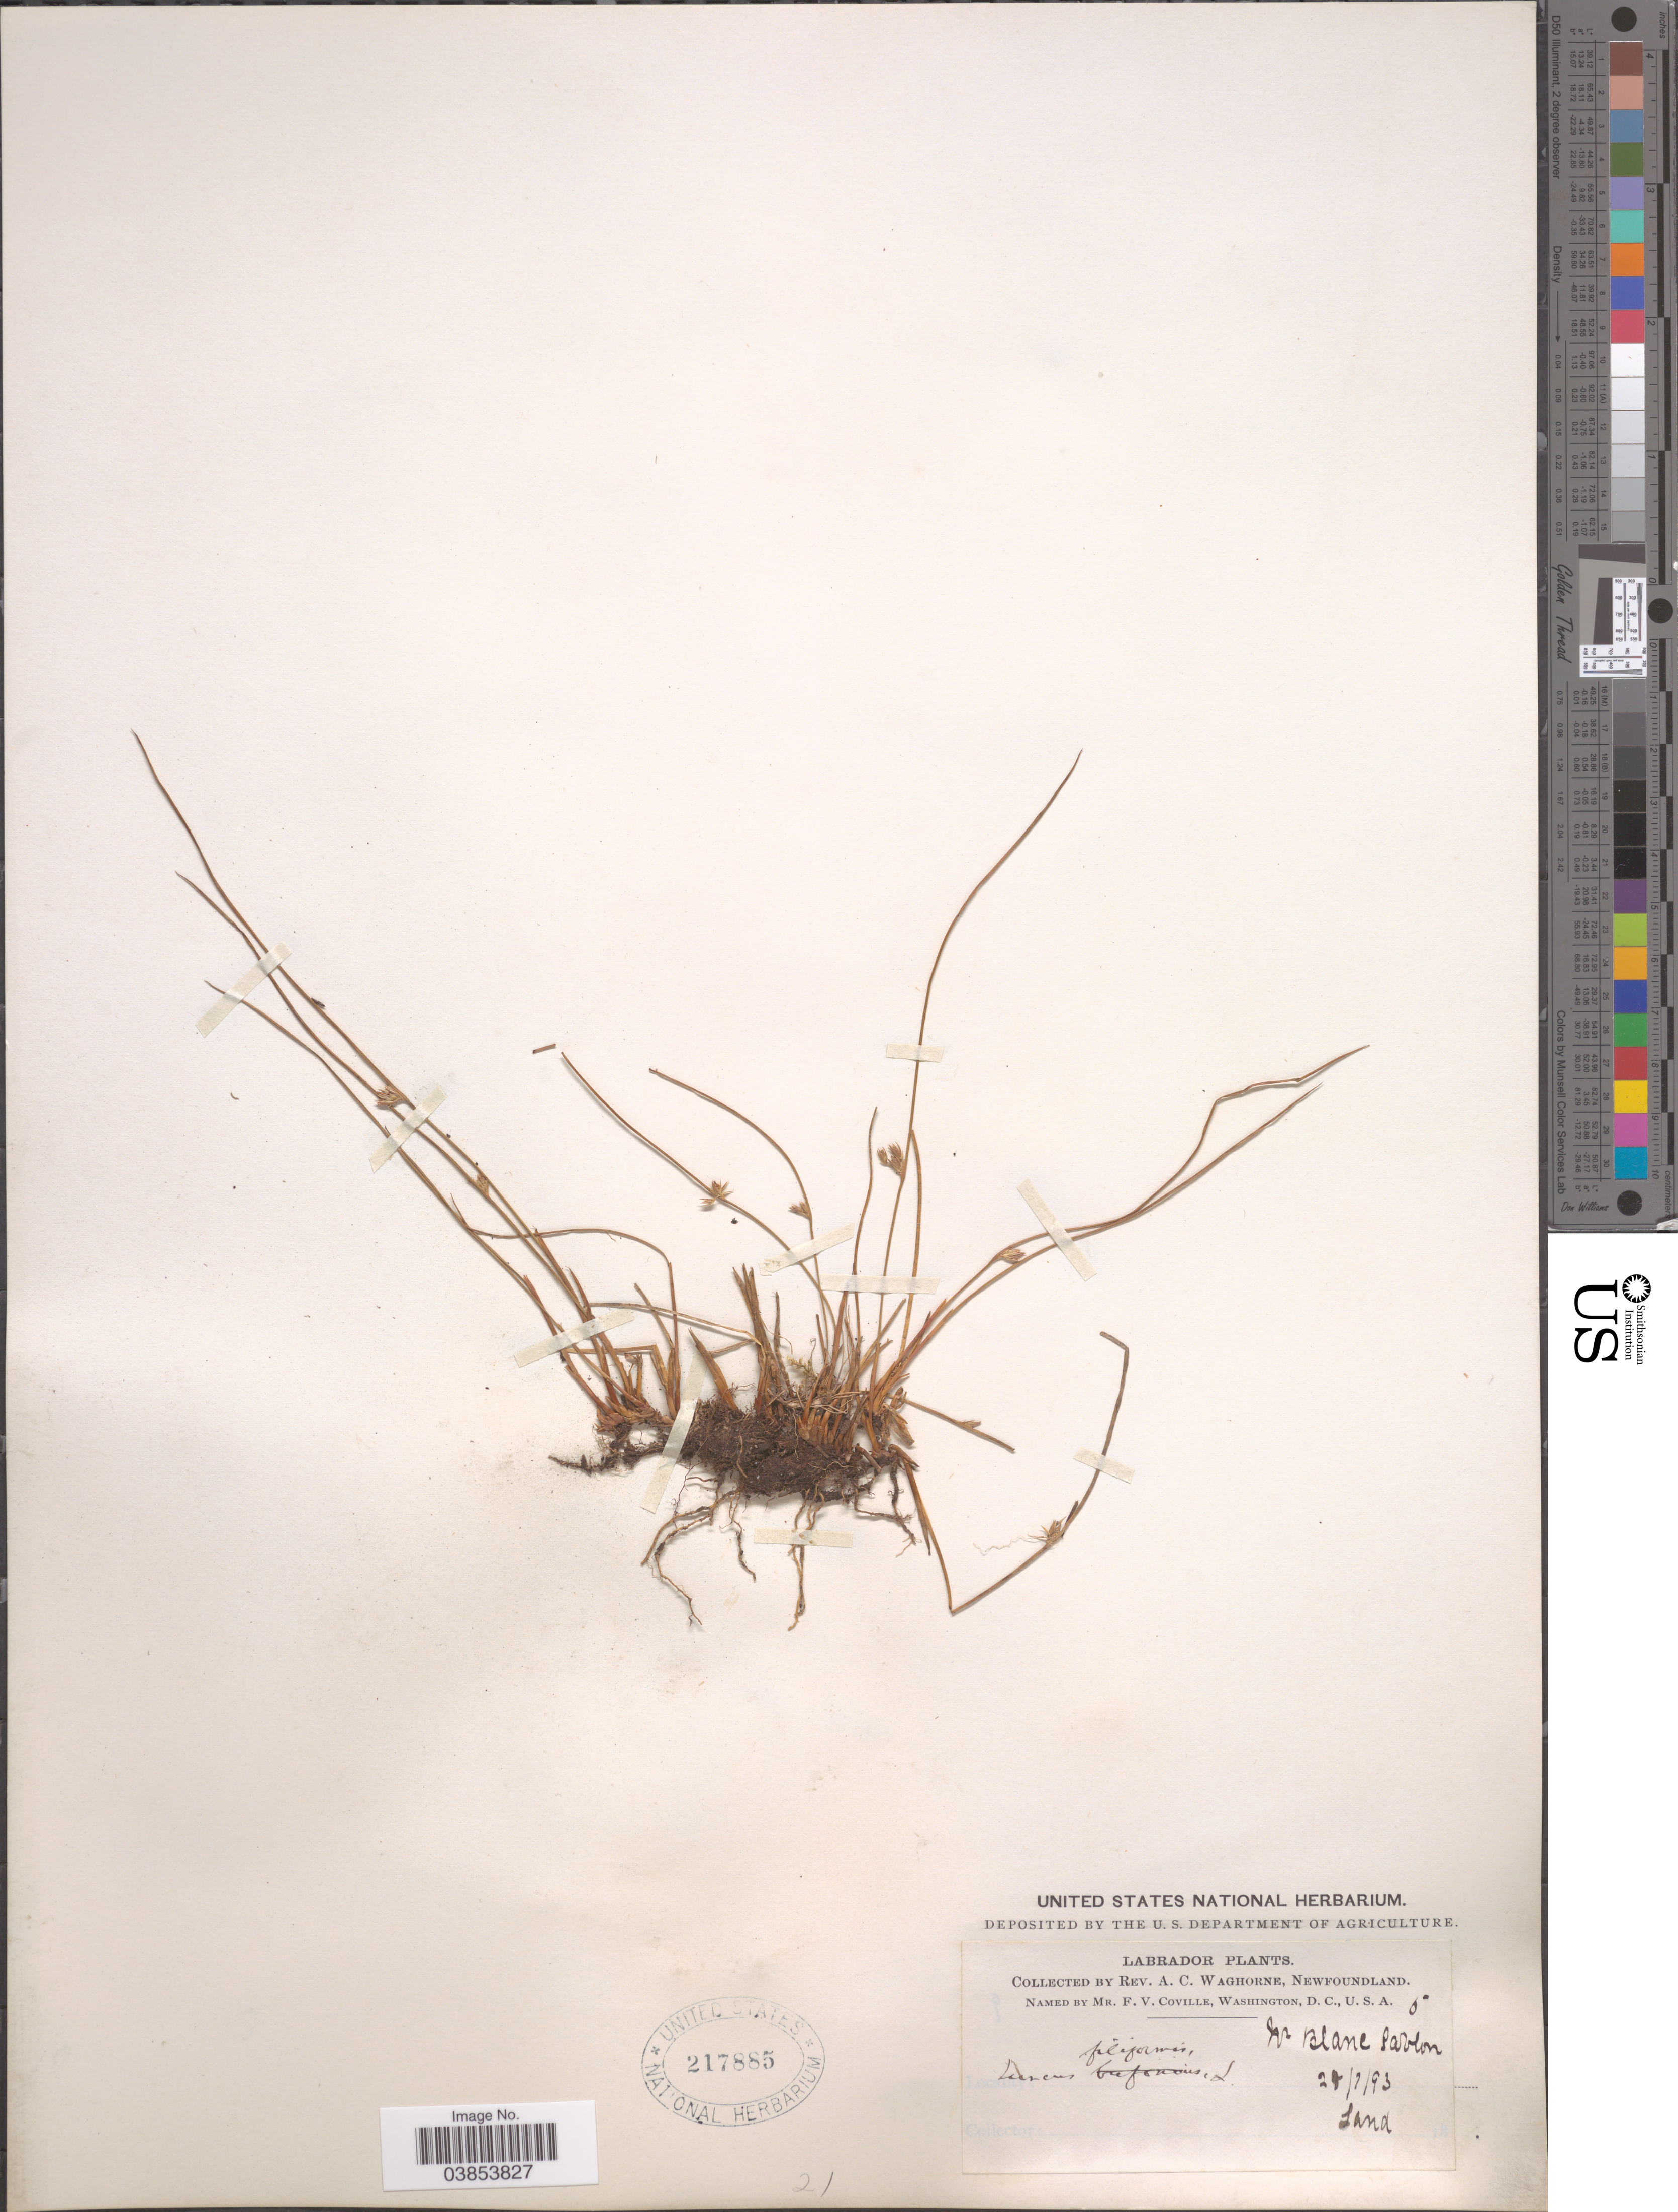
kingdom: Plantae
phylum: Tracheophyta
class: Liliopsida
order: Poales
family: Juncaceae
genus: Juncus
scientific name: Juncus filiformis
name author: L.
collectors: A. Waghorne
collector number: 5?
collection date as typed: Transcribed d/m/y: 29/7/93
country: Canada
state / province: Newfoundland and Labrador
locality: Labrador. Nr Blanc Sablon.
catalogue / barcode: US 217885